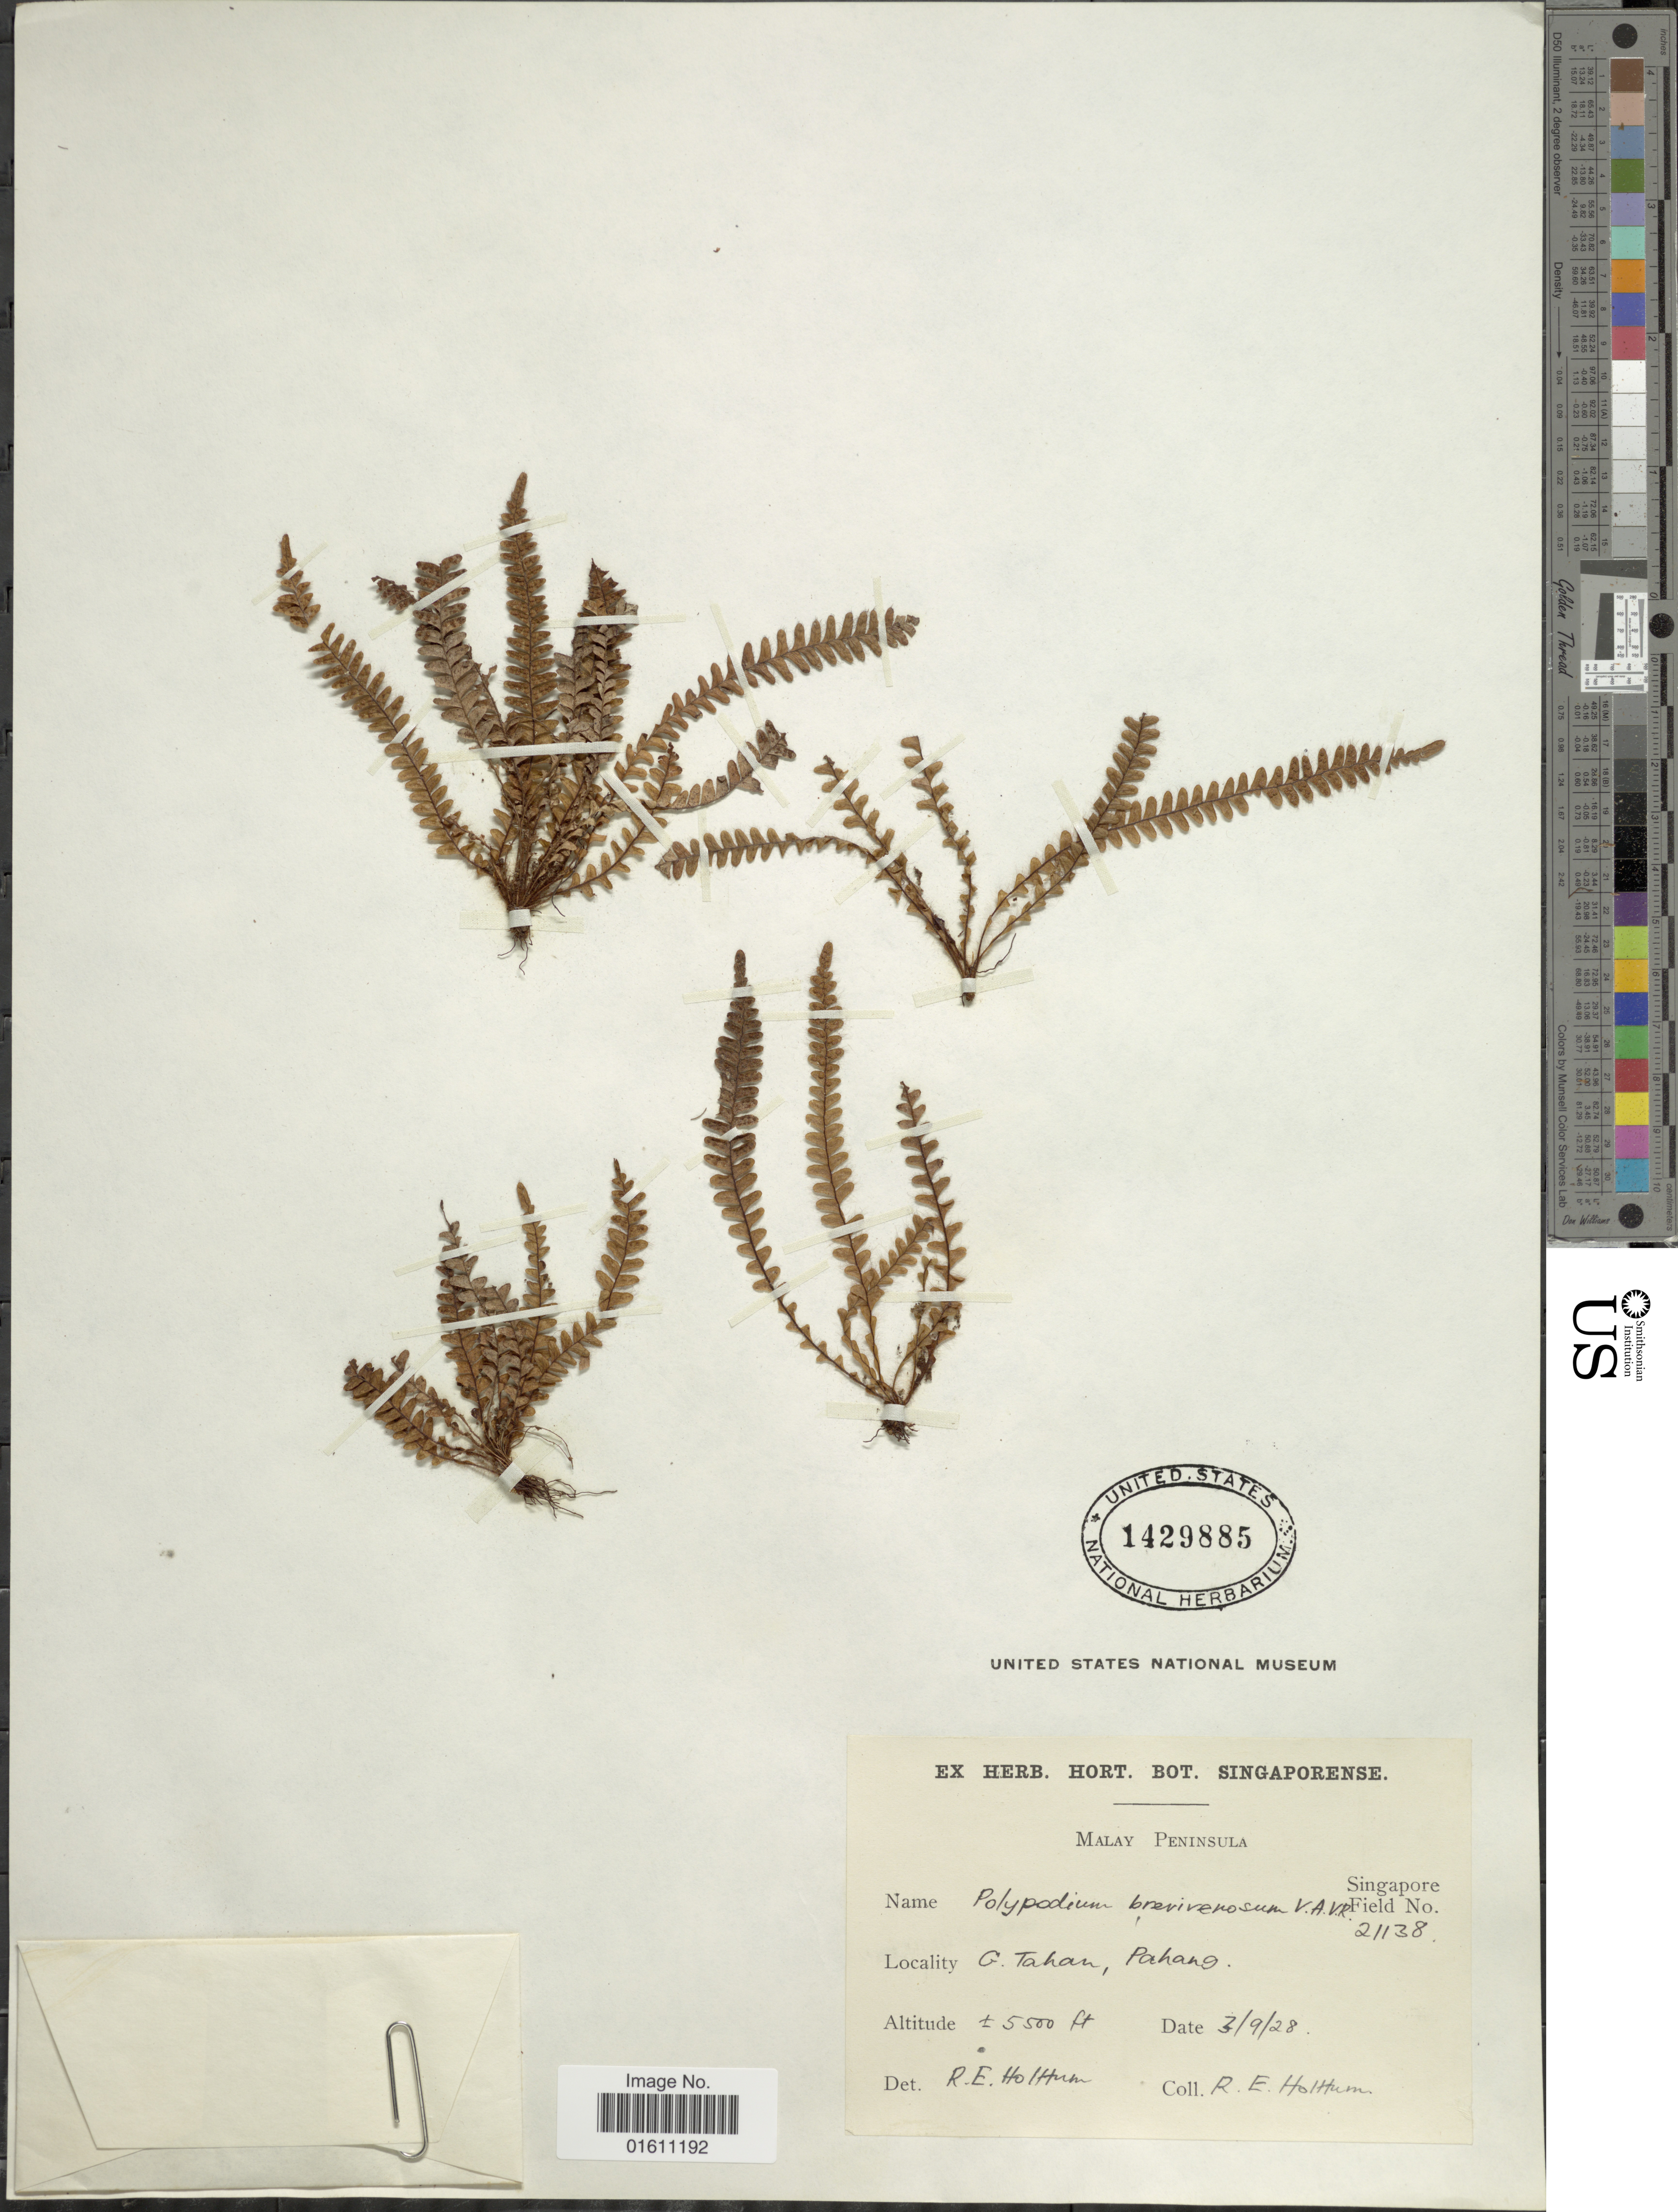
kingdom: Plantae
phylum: Tracheophyta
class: Polypodiopsida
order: Polypodiales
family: Polypodiaceae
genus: Dasygrammitis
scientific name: Dasygrammitis brevivenosa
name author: (Alderw.) Parris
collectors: R. E. Holttum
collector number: Singapore Field 21138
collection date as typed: Transcribed d/m/y: 3/9/28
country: Malaysia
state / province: Pahang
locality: Malay Peninsula, G. Tahan, Pahang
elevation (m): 1676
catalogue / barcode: US 1429885